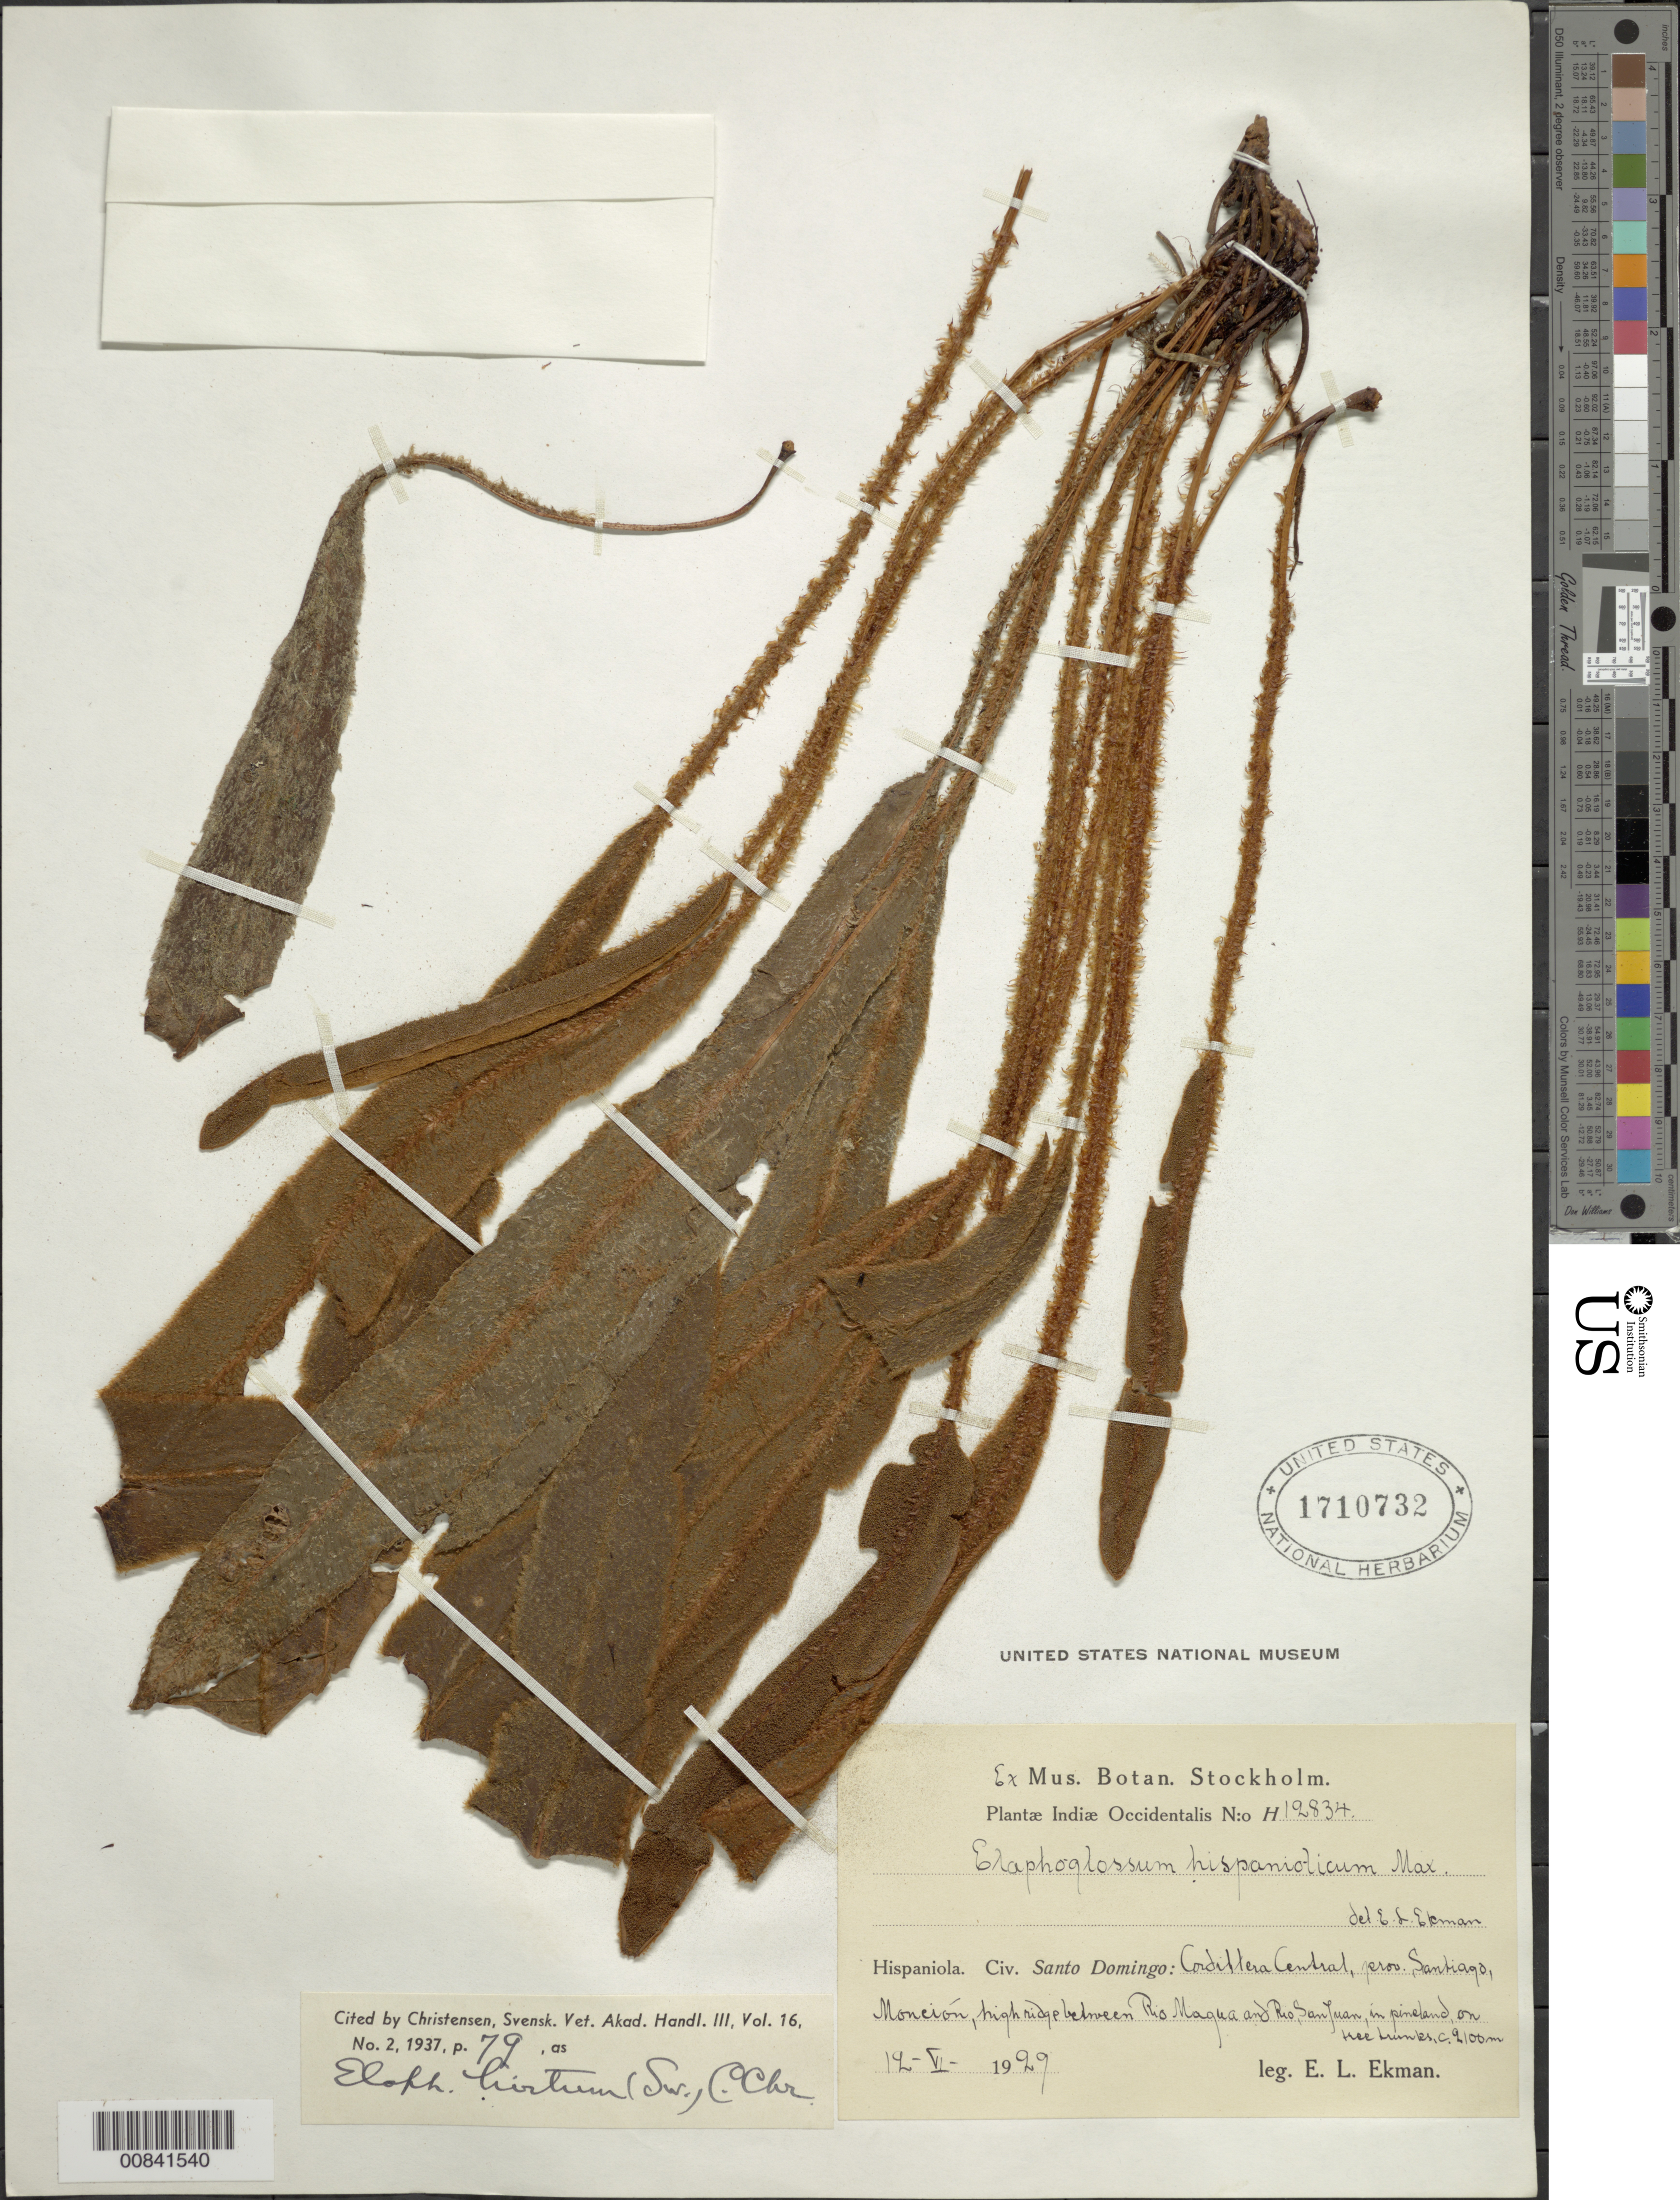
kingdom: Plantae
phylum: Tracheophyta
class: Polypodiopsida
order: Polypodiales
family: Dryopteridaceae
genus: Elaphoglossum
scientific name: Elaphoglossum paleaceum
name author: (Hook. & Grev.) Sledge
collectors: E. L. Ekman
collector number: H 12834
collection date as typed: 12 Jun 1929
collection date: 1929-06-12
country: Dominican Republic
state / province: Santiago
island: Hispaniola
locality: Cordillera Central, Monción, ridge between Río Magua and Río San Juan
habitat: Pineland, on tree trunks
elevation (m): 2100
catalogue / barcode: US 1710732